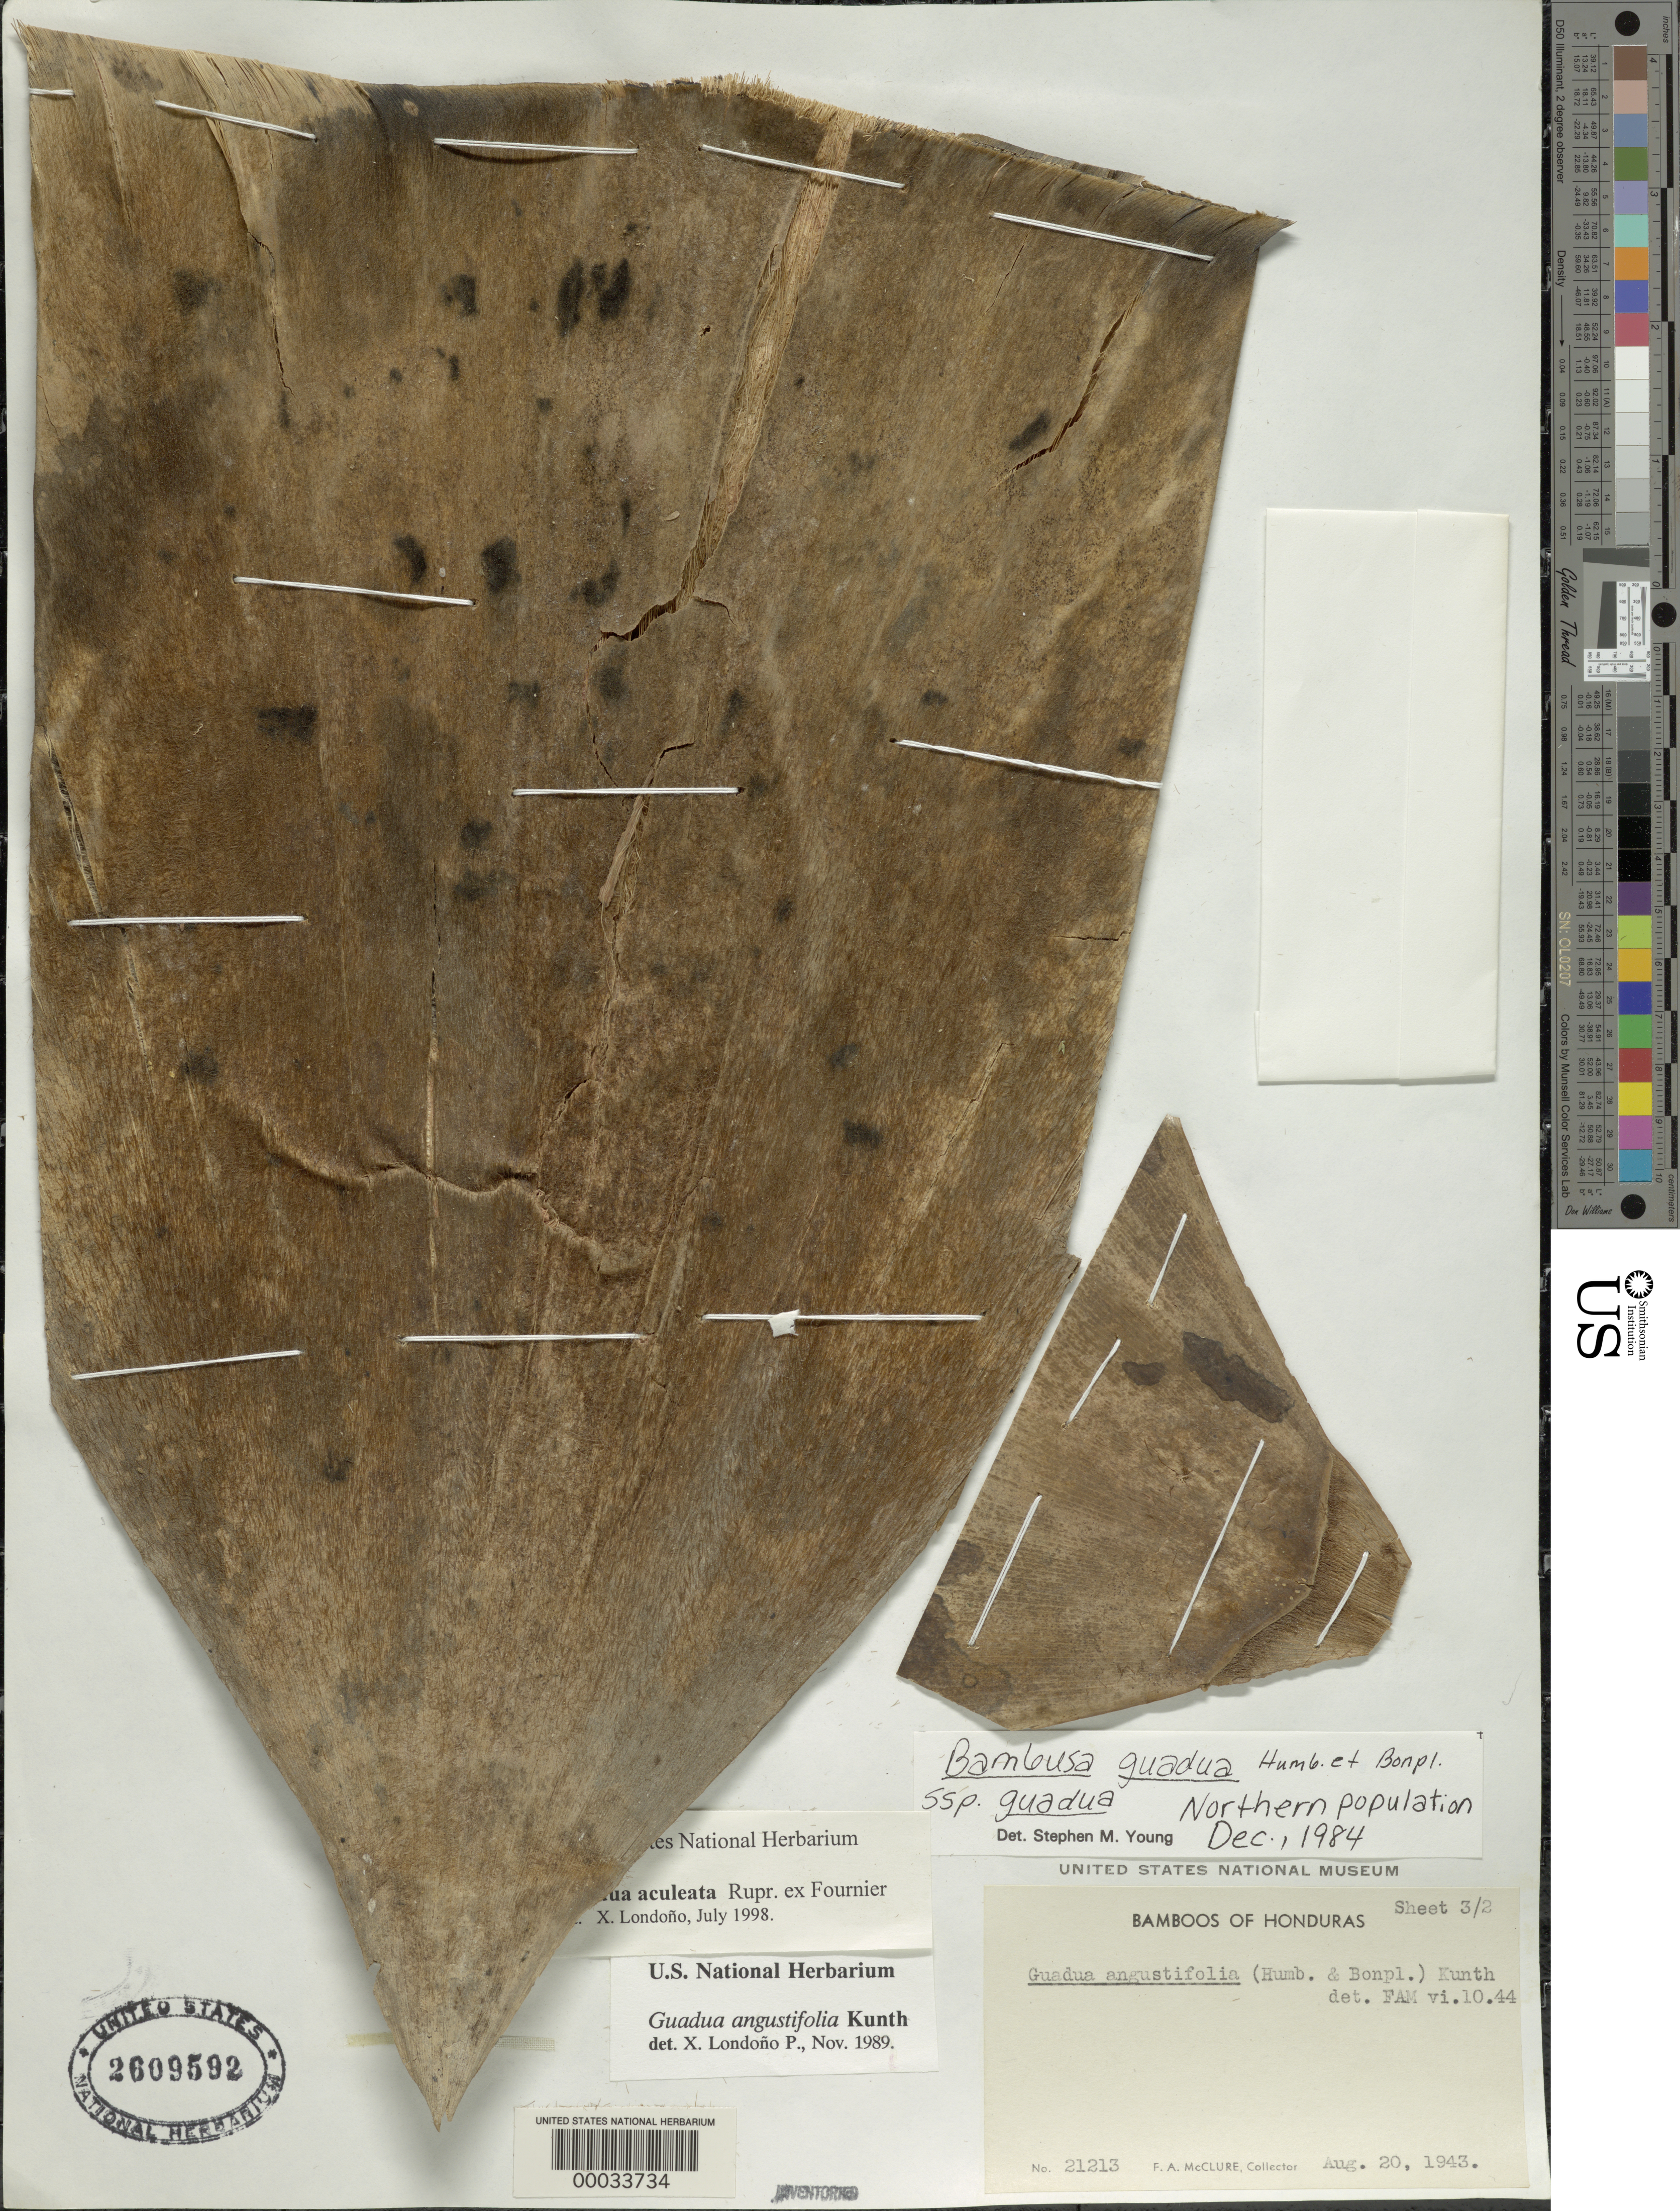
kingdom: Plantae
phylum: Tracheophyta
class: Liliopsida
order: Poales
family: Poaceae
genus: Guadua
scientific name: Guadua aculeata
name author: Rupr. ex E. Fourn.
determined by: Londoño, X., (TULV), Jardin Botanico "Juan Maria Cespedes"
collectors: F. A. McClure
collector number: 21213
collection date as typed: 20 Aug 1943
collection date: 1943-08-20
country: Honduras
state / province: Atlántida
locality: Lancetilla Valley, Tela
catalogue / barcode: US 2609592